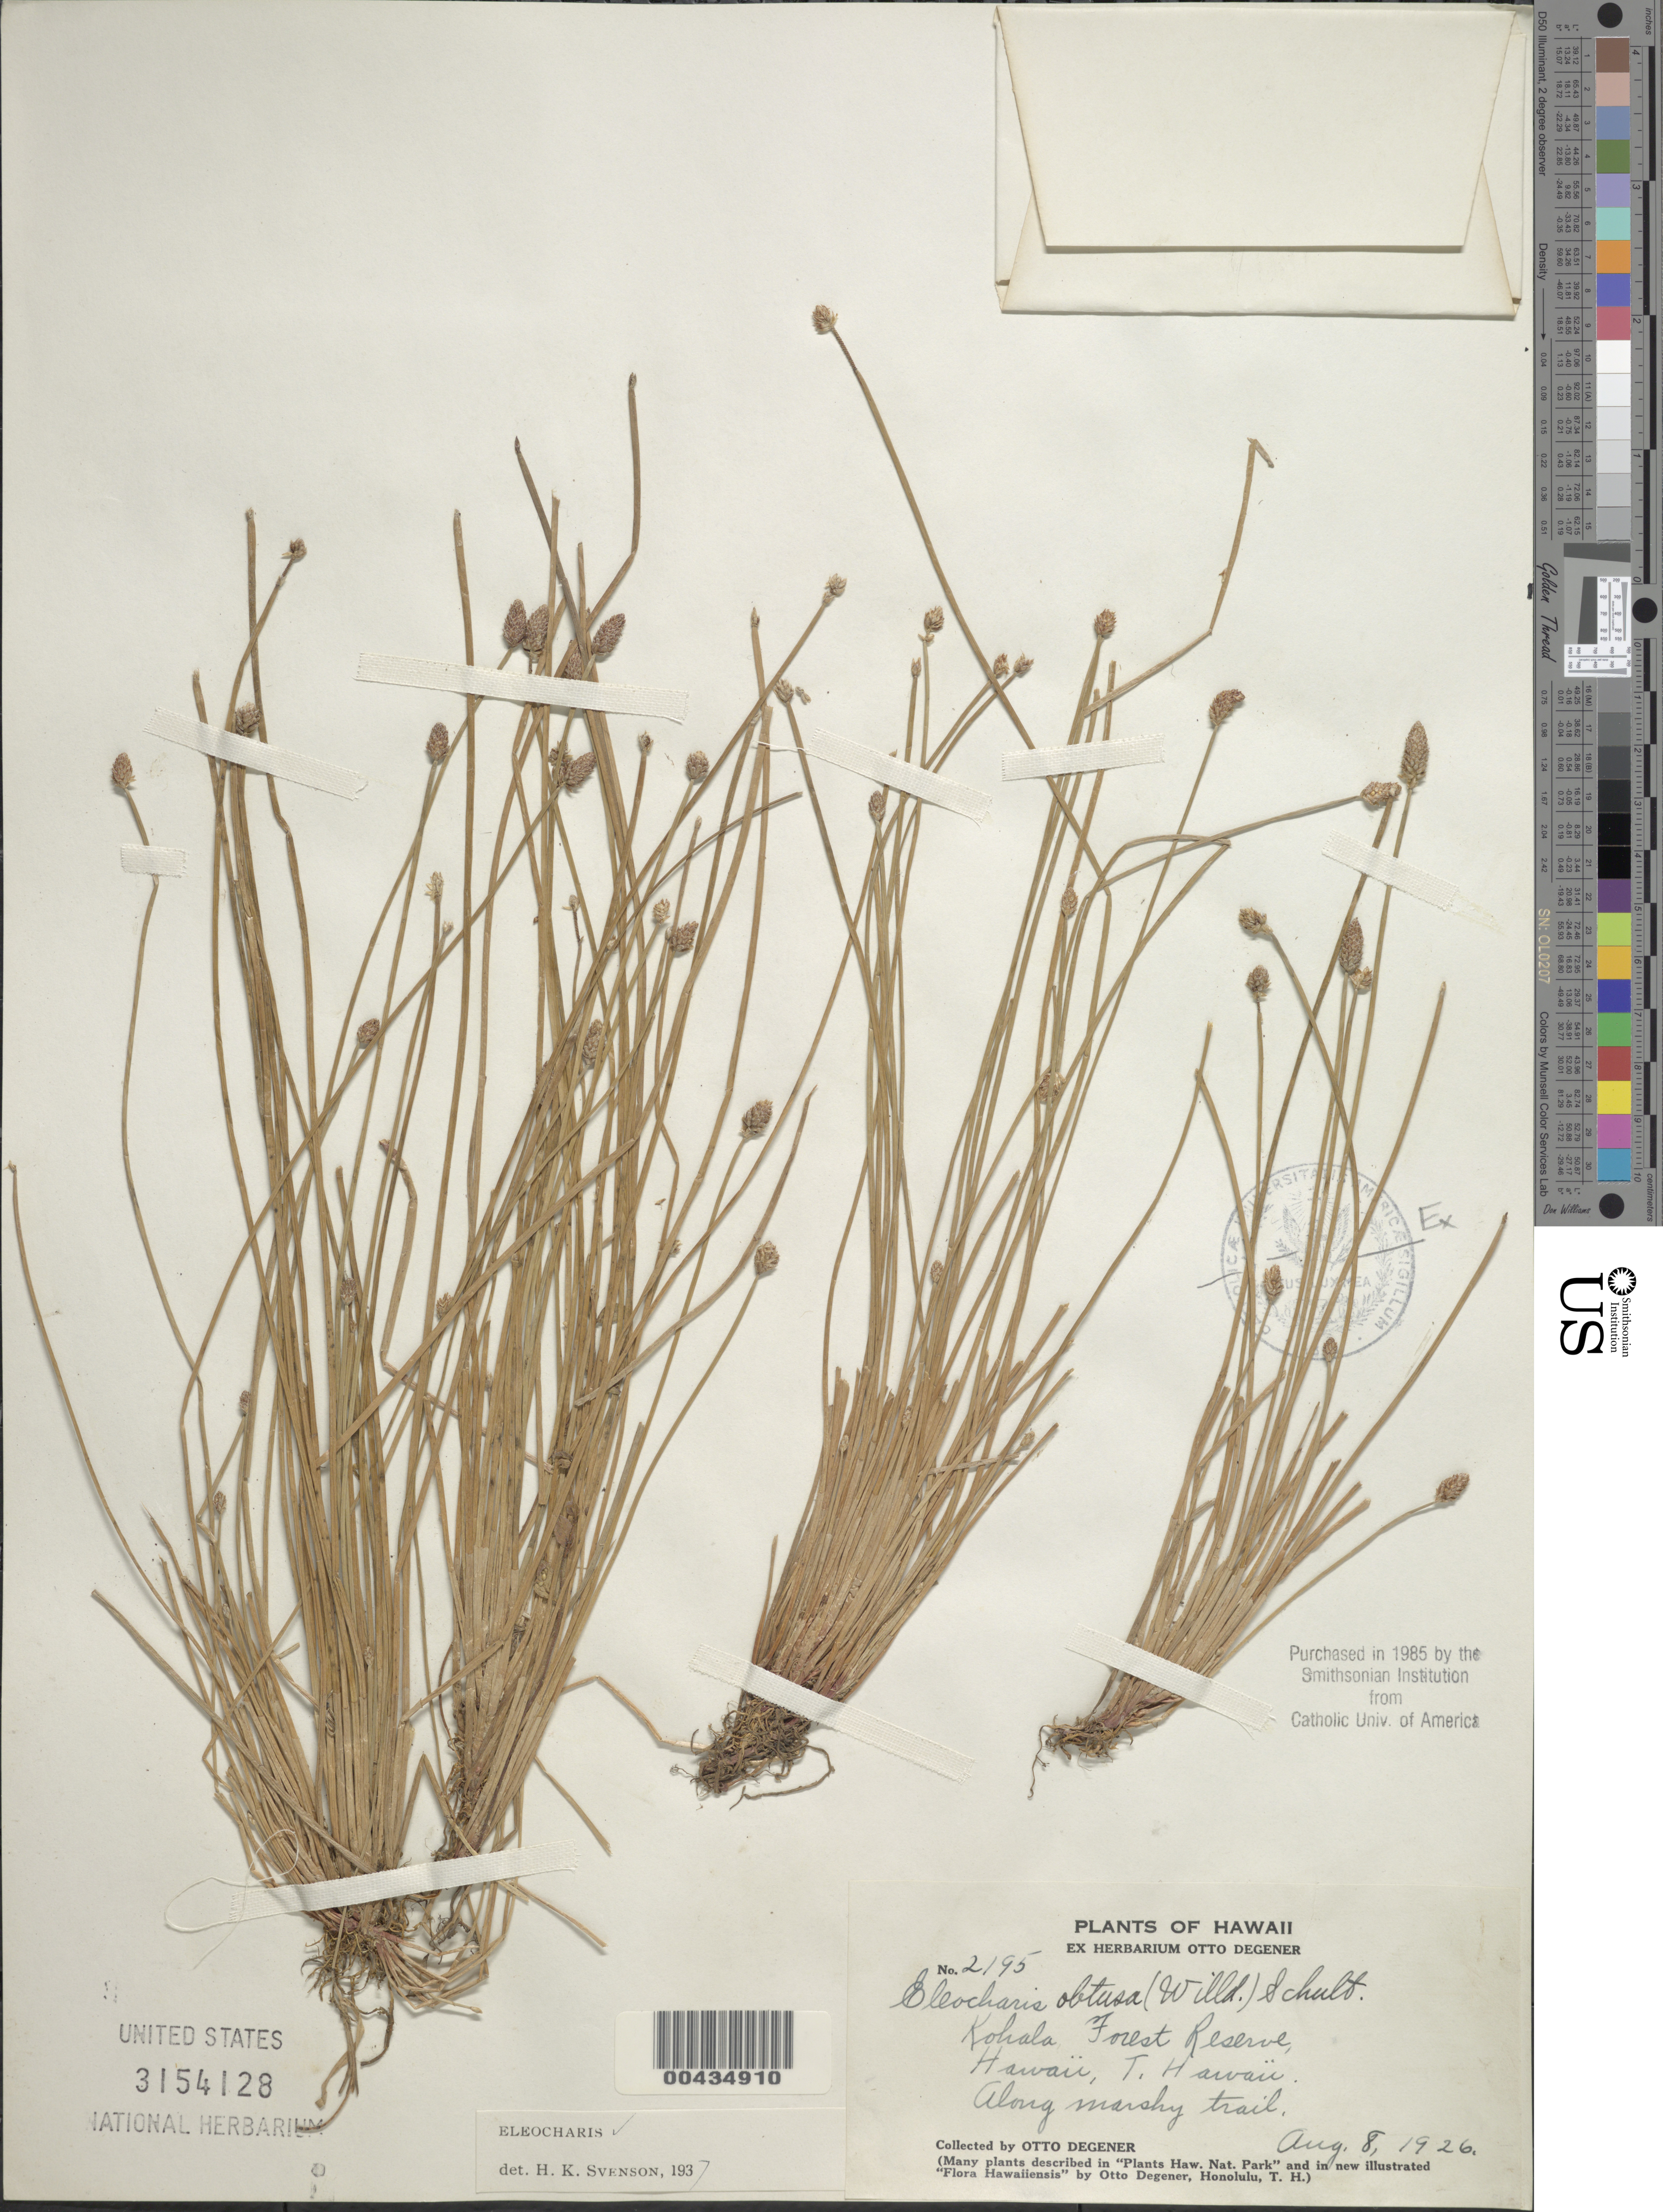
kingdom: Plantae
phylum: Tracheophyta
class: Liliopsida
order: Poales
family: Cyperaceae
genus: Eleocharis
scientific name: Eleocharis obtusa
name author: (Willd.) Schult.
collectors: O. Degener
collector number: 2195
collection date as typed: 8 Aug 1926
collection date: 1926-08-08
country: United States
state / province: Hawaii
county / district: Hawaii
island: Hawaii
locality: Kohala Forest Reserve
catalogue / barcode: US 3154128